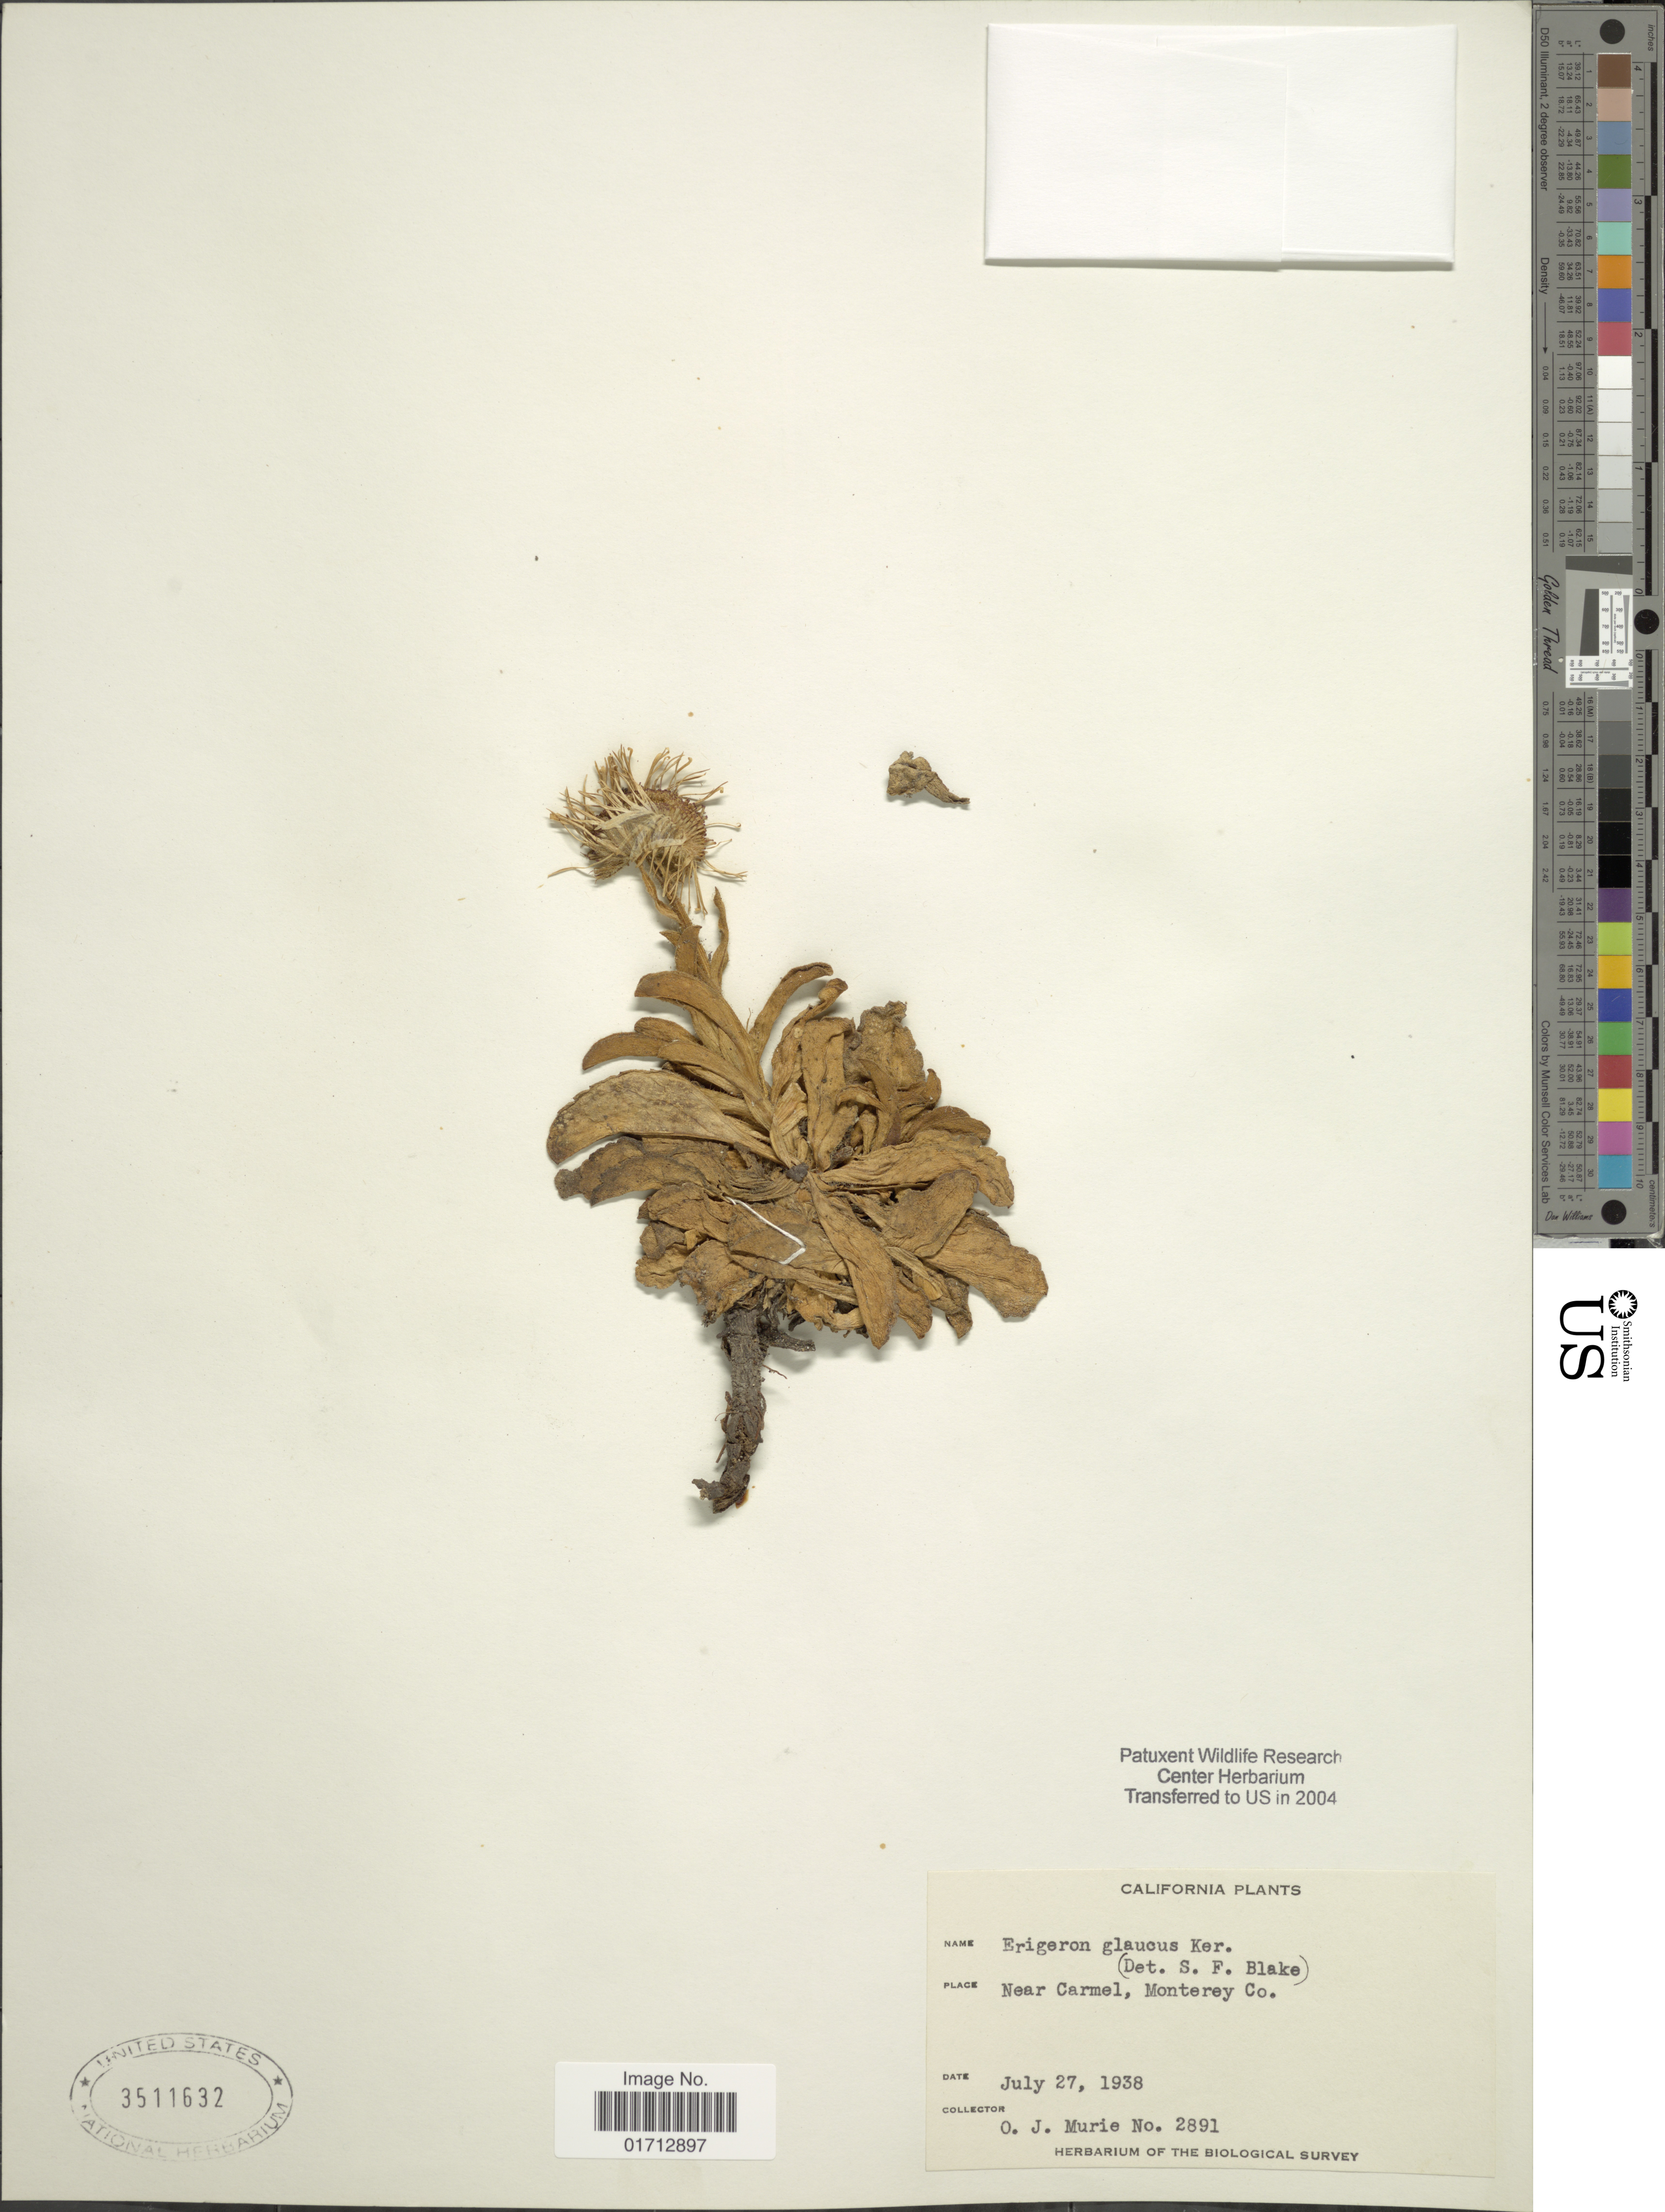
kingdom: Plantae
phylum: Tracheophyta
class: Magnoliopsida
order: Asterales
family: Asteraceae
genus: Erigeron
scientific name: Erigeron glaucus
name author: Ker Gawl.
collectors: O. Murie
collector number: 2891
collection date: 1938-07-27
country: United States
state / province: California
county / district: Monterey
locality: Near Carmel, Monterey Co.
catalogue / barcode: US 3511632